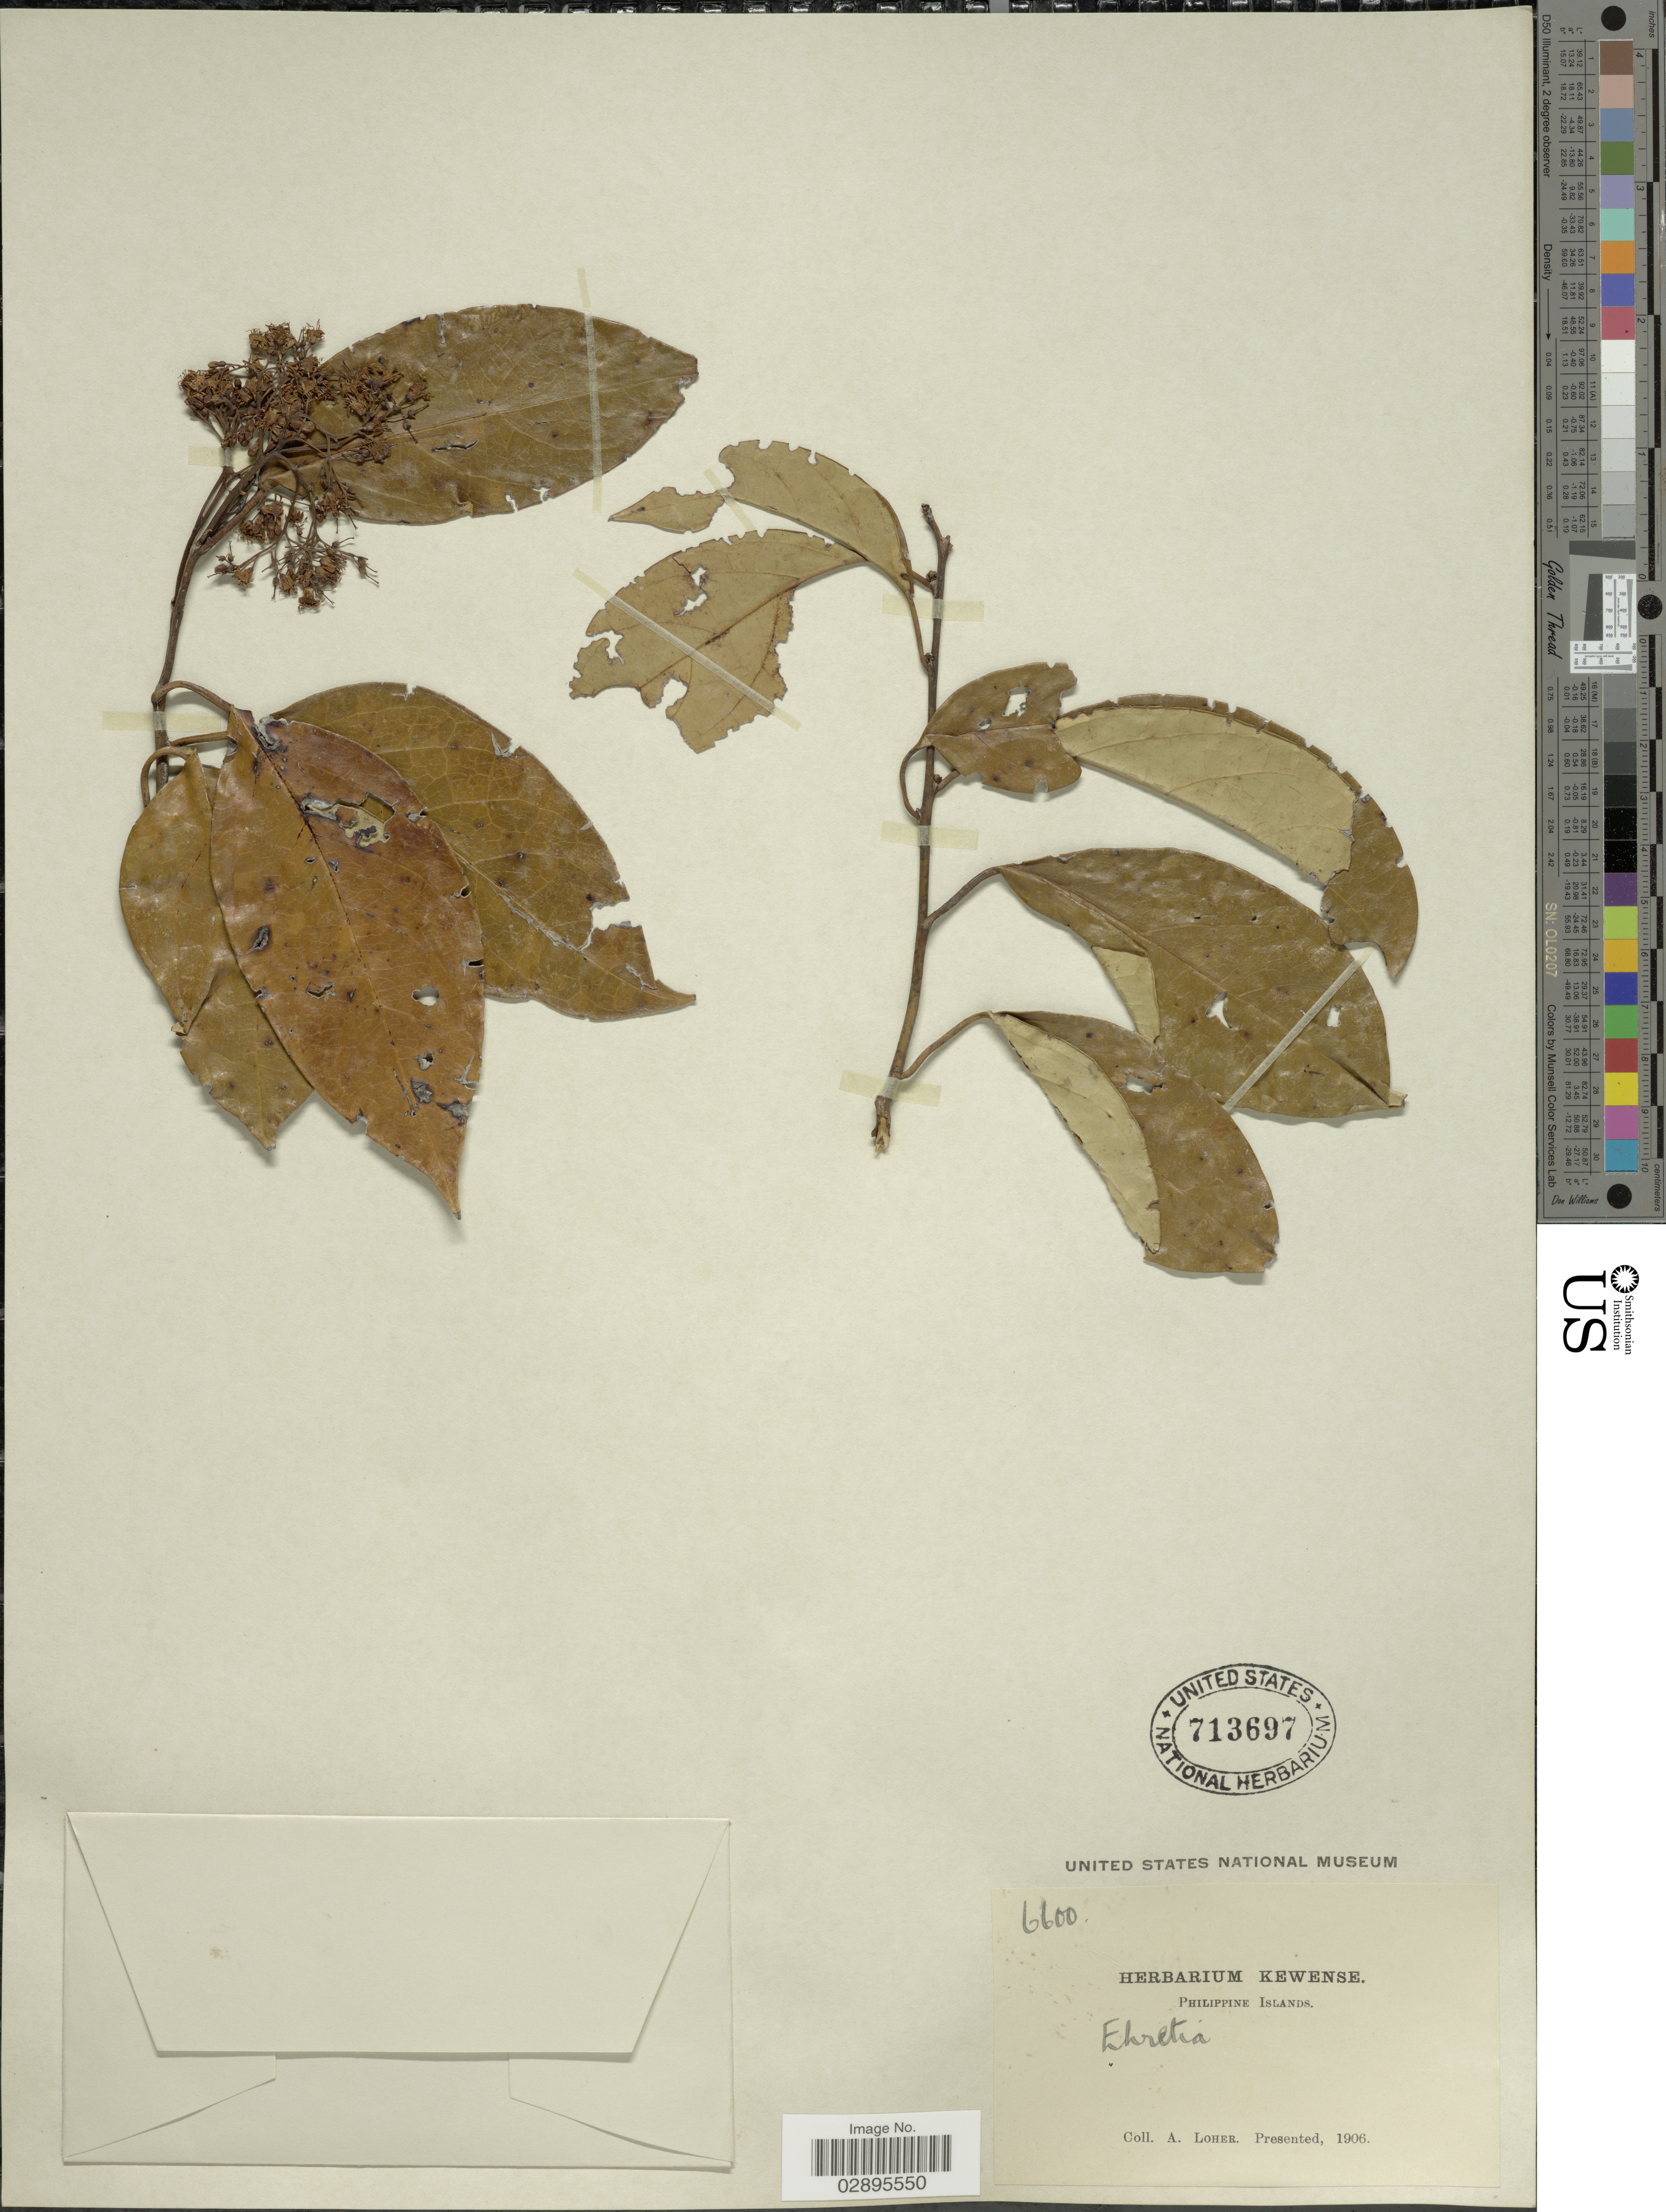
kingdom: Plantae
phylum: Tracheophyta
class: Magnoliopsida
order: Boraginales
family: Ehretiaceae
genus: Ehretia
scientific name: Ehretia navesii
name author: S. Vidal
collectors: A. Loher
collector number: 6600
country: Philippines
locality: Philippine Islands.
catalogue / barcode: US 713697